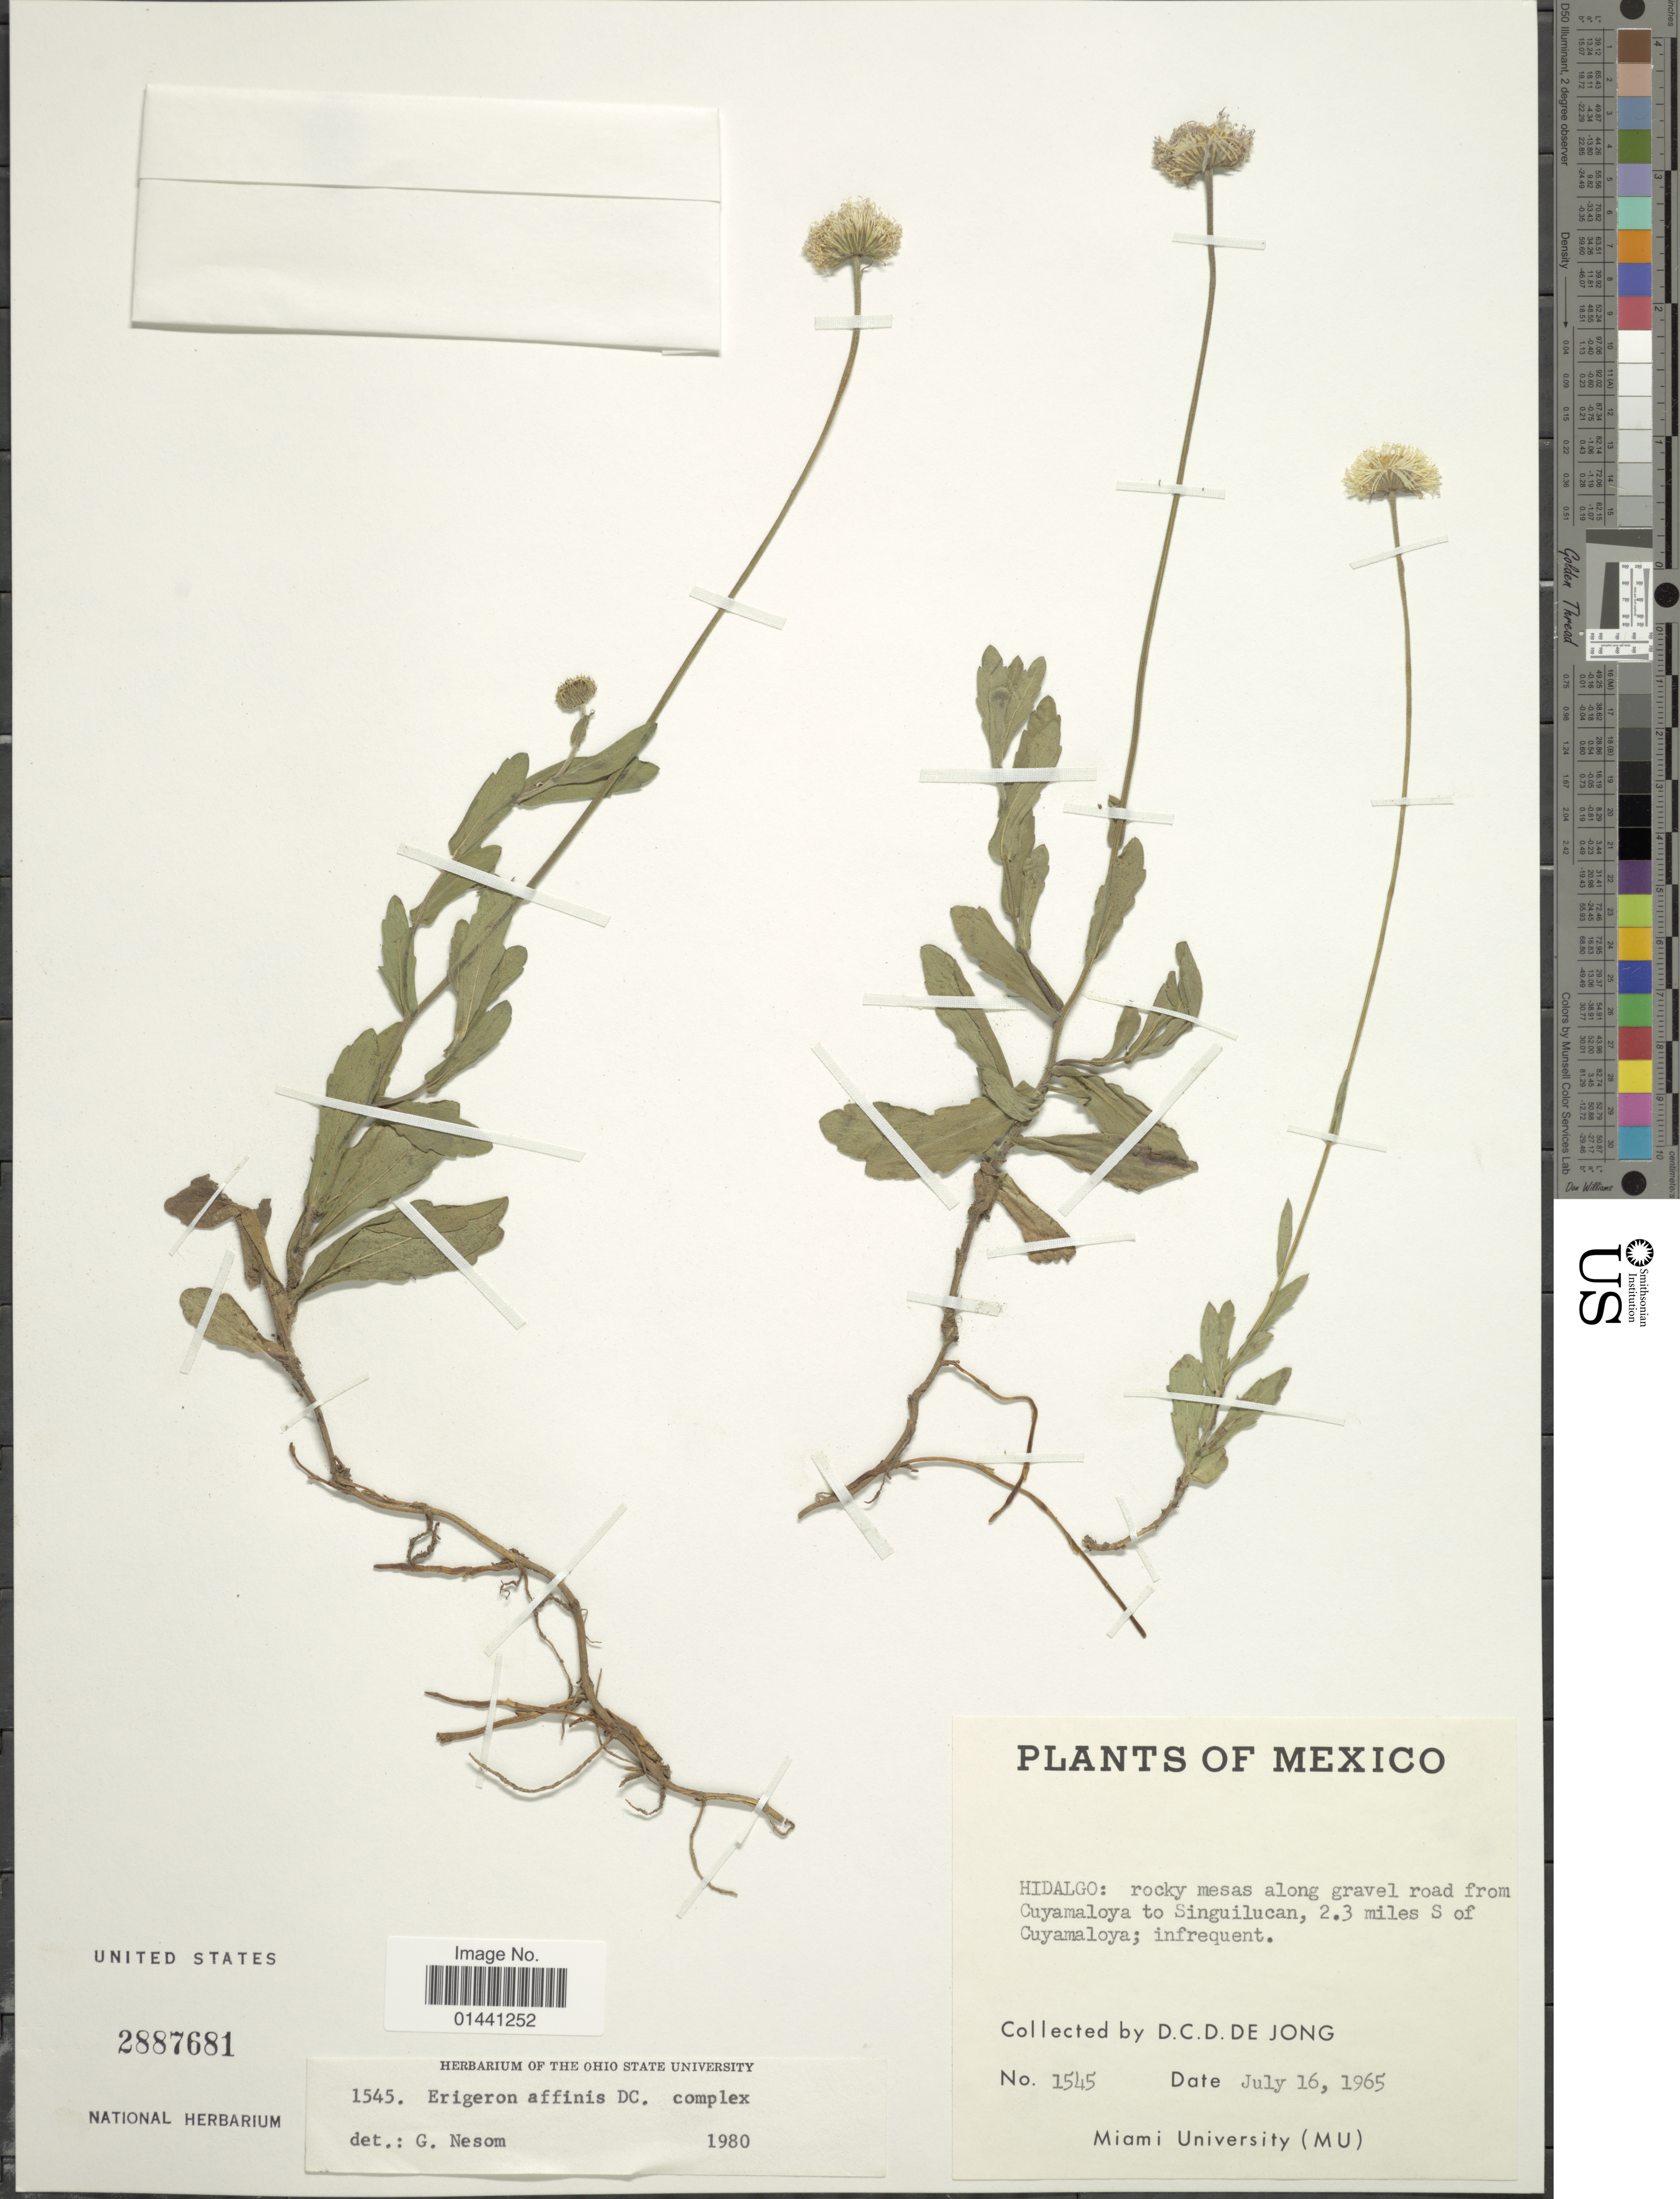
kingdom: Plantae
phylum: Tracheophyta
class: Magnoliopsida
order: Asterales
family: Asteraceae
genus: Erigeron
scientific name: Erigeron affinis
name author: V.M. Badillo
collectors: D. De Jong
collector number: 1545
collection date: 1965-07-16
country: Mexico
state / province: Hidalgo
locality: Rocky mesas along gravel road from Cuyamaloya to Singuilucan, 2.3 miles S of Cuyamaloya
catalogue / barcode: US 2887681